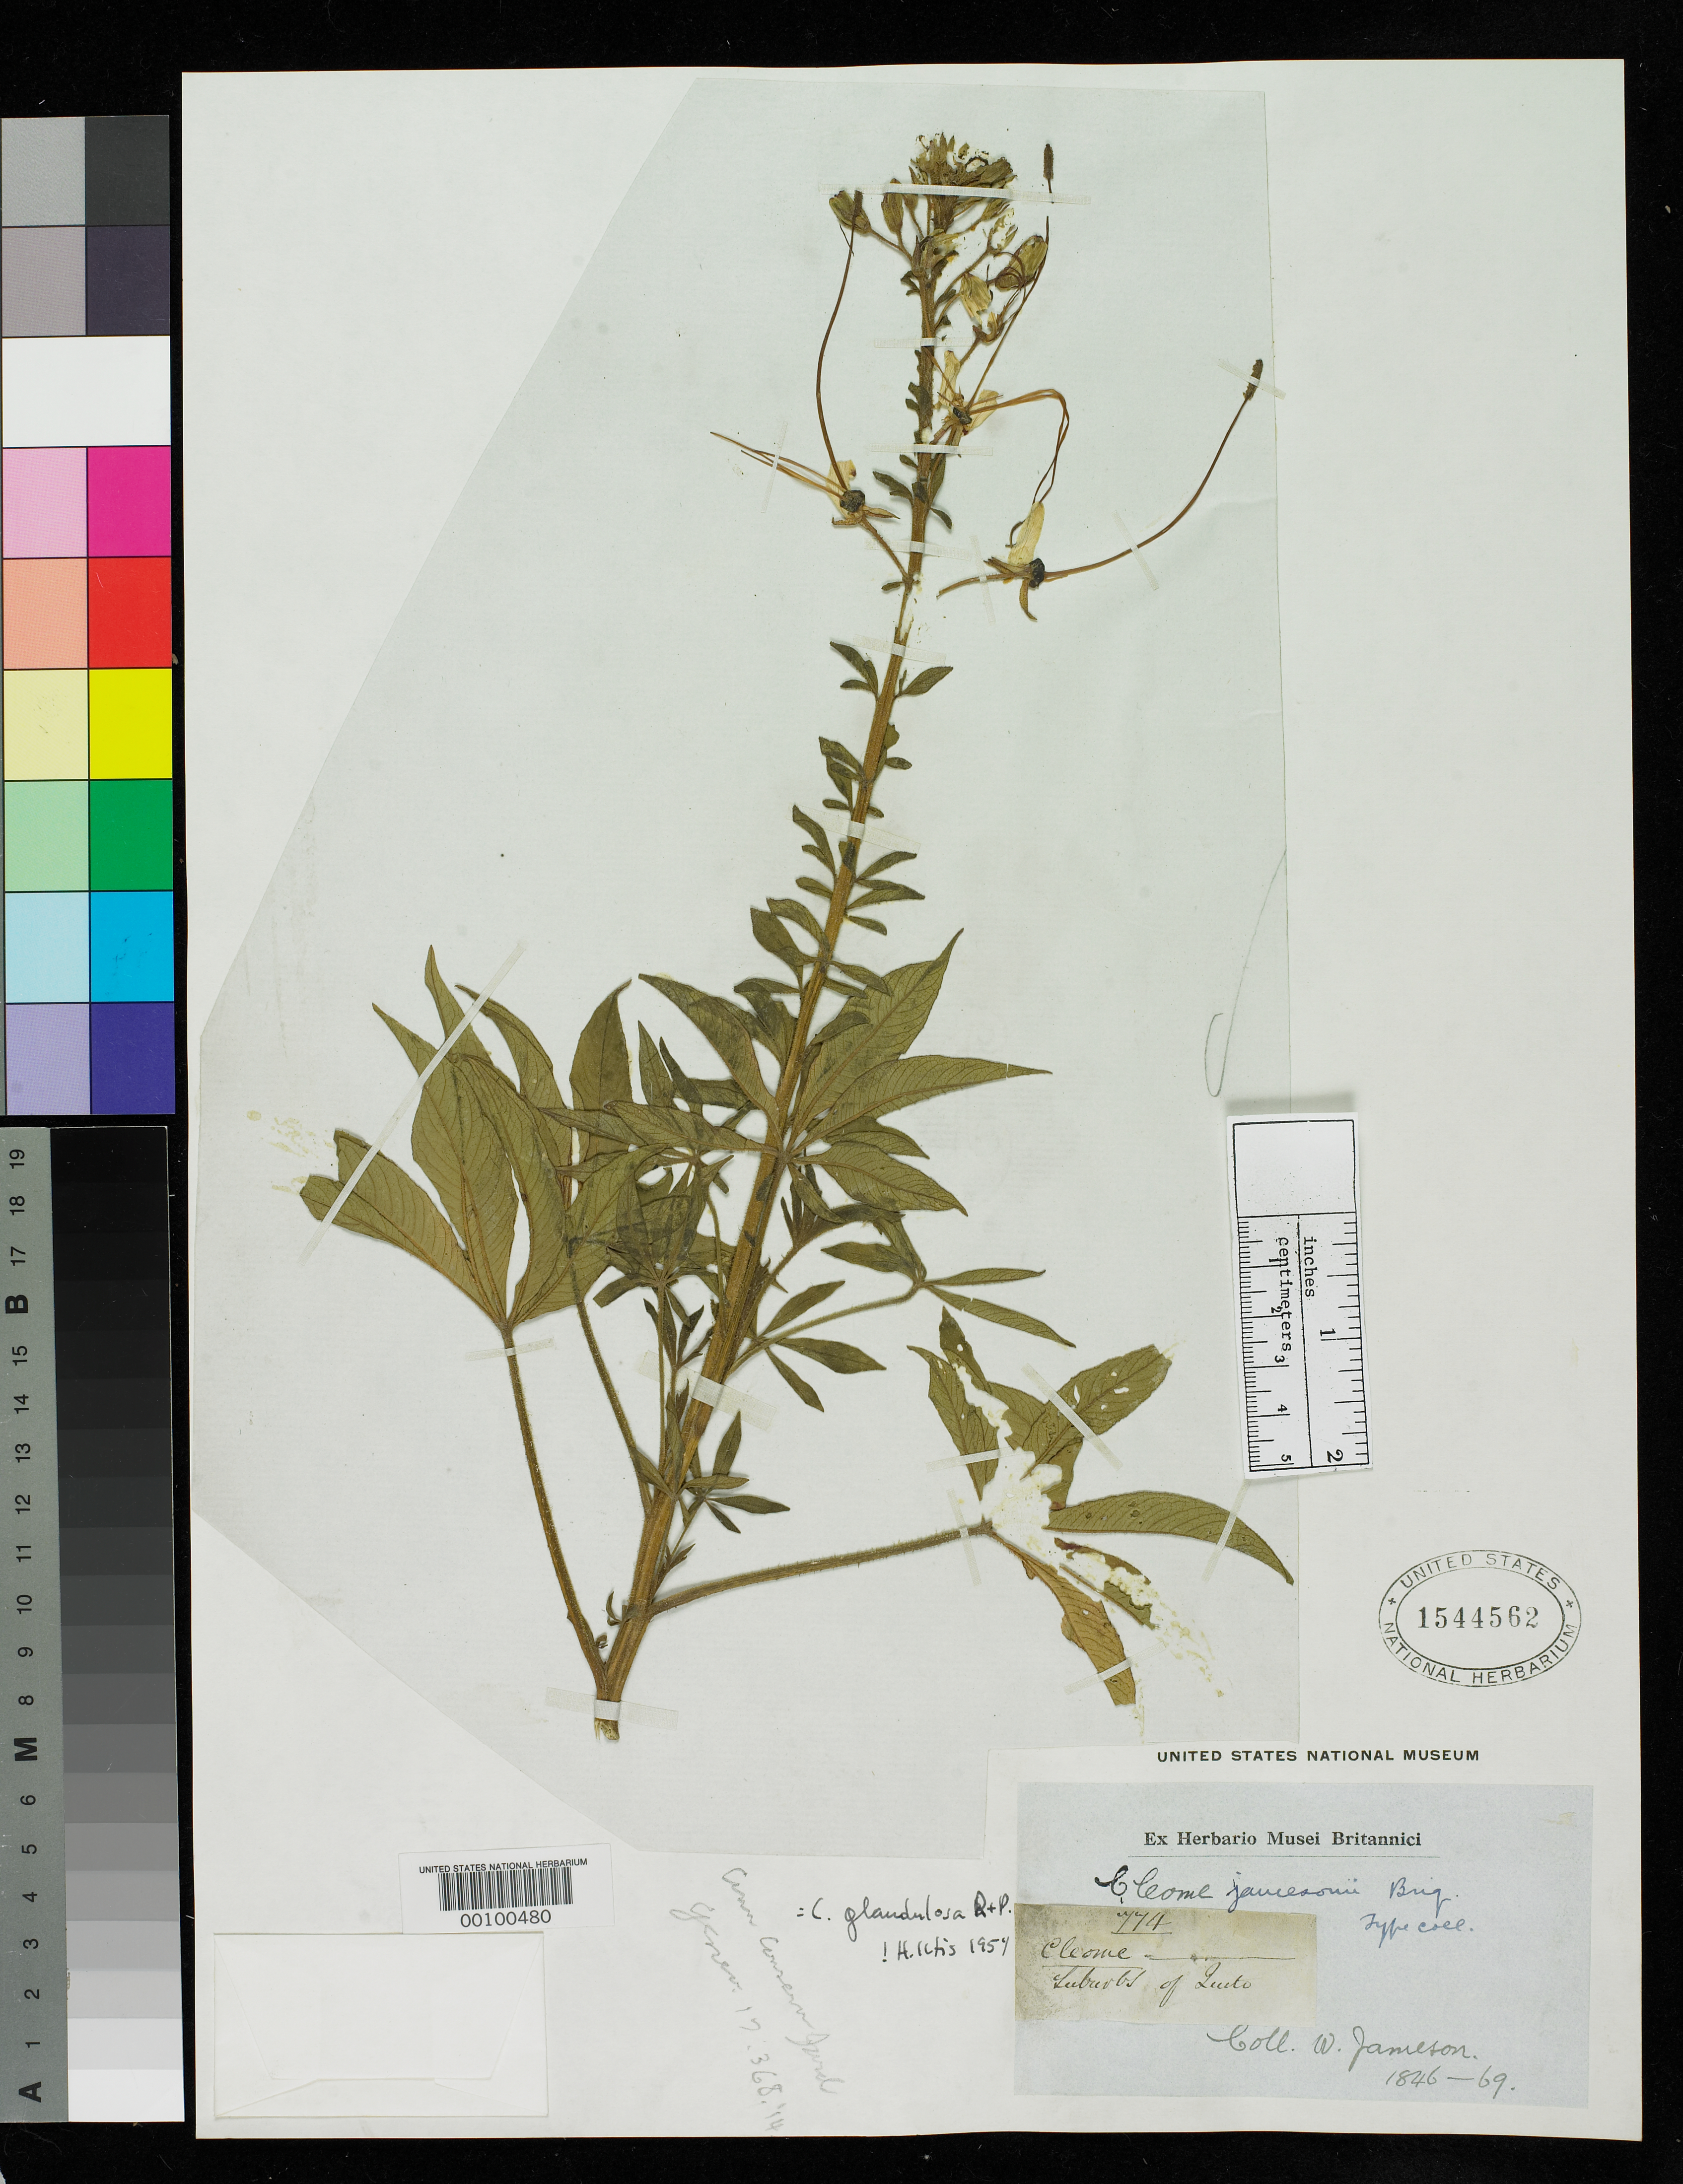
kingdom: Plantae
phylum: Tracheophyta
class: Magnoliopsida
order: Brassicales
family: Cleomaceae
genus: Cleome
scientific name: Cleome jamesonii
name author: Briq.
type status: Isotype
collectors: W. Jameson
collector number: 774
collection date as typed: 1846 to -- --- 1869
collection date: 1846/1869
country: Ecuador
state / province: Pichincha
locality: Suburbs of Quito.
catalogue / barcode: US 1544562